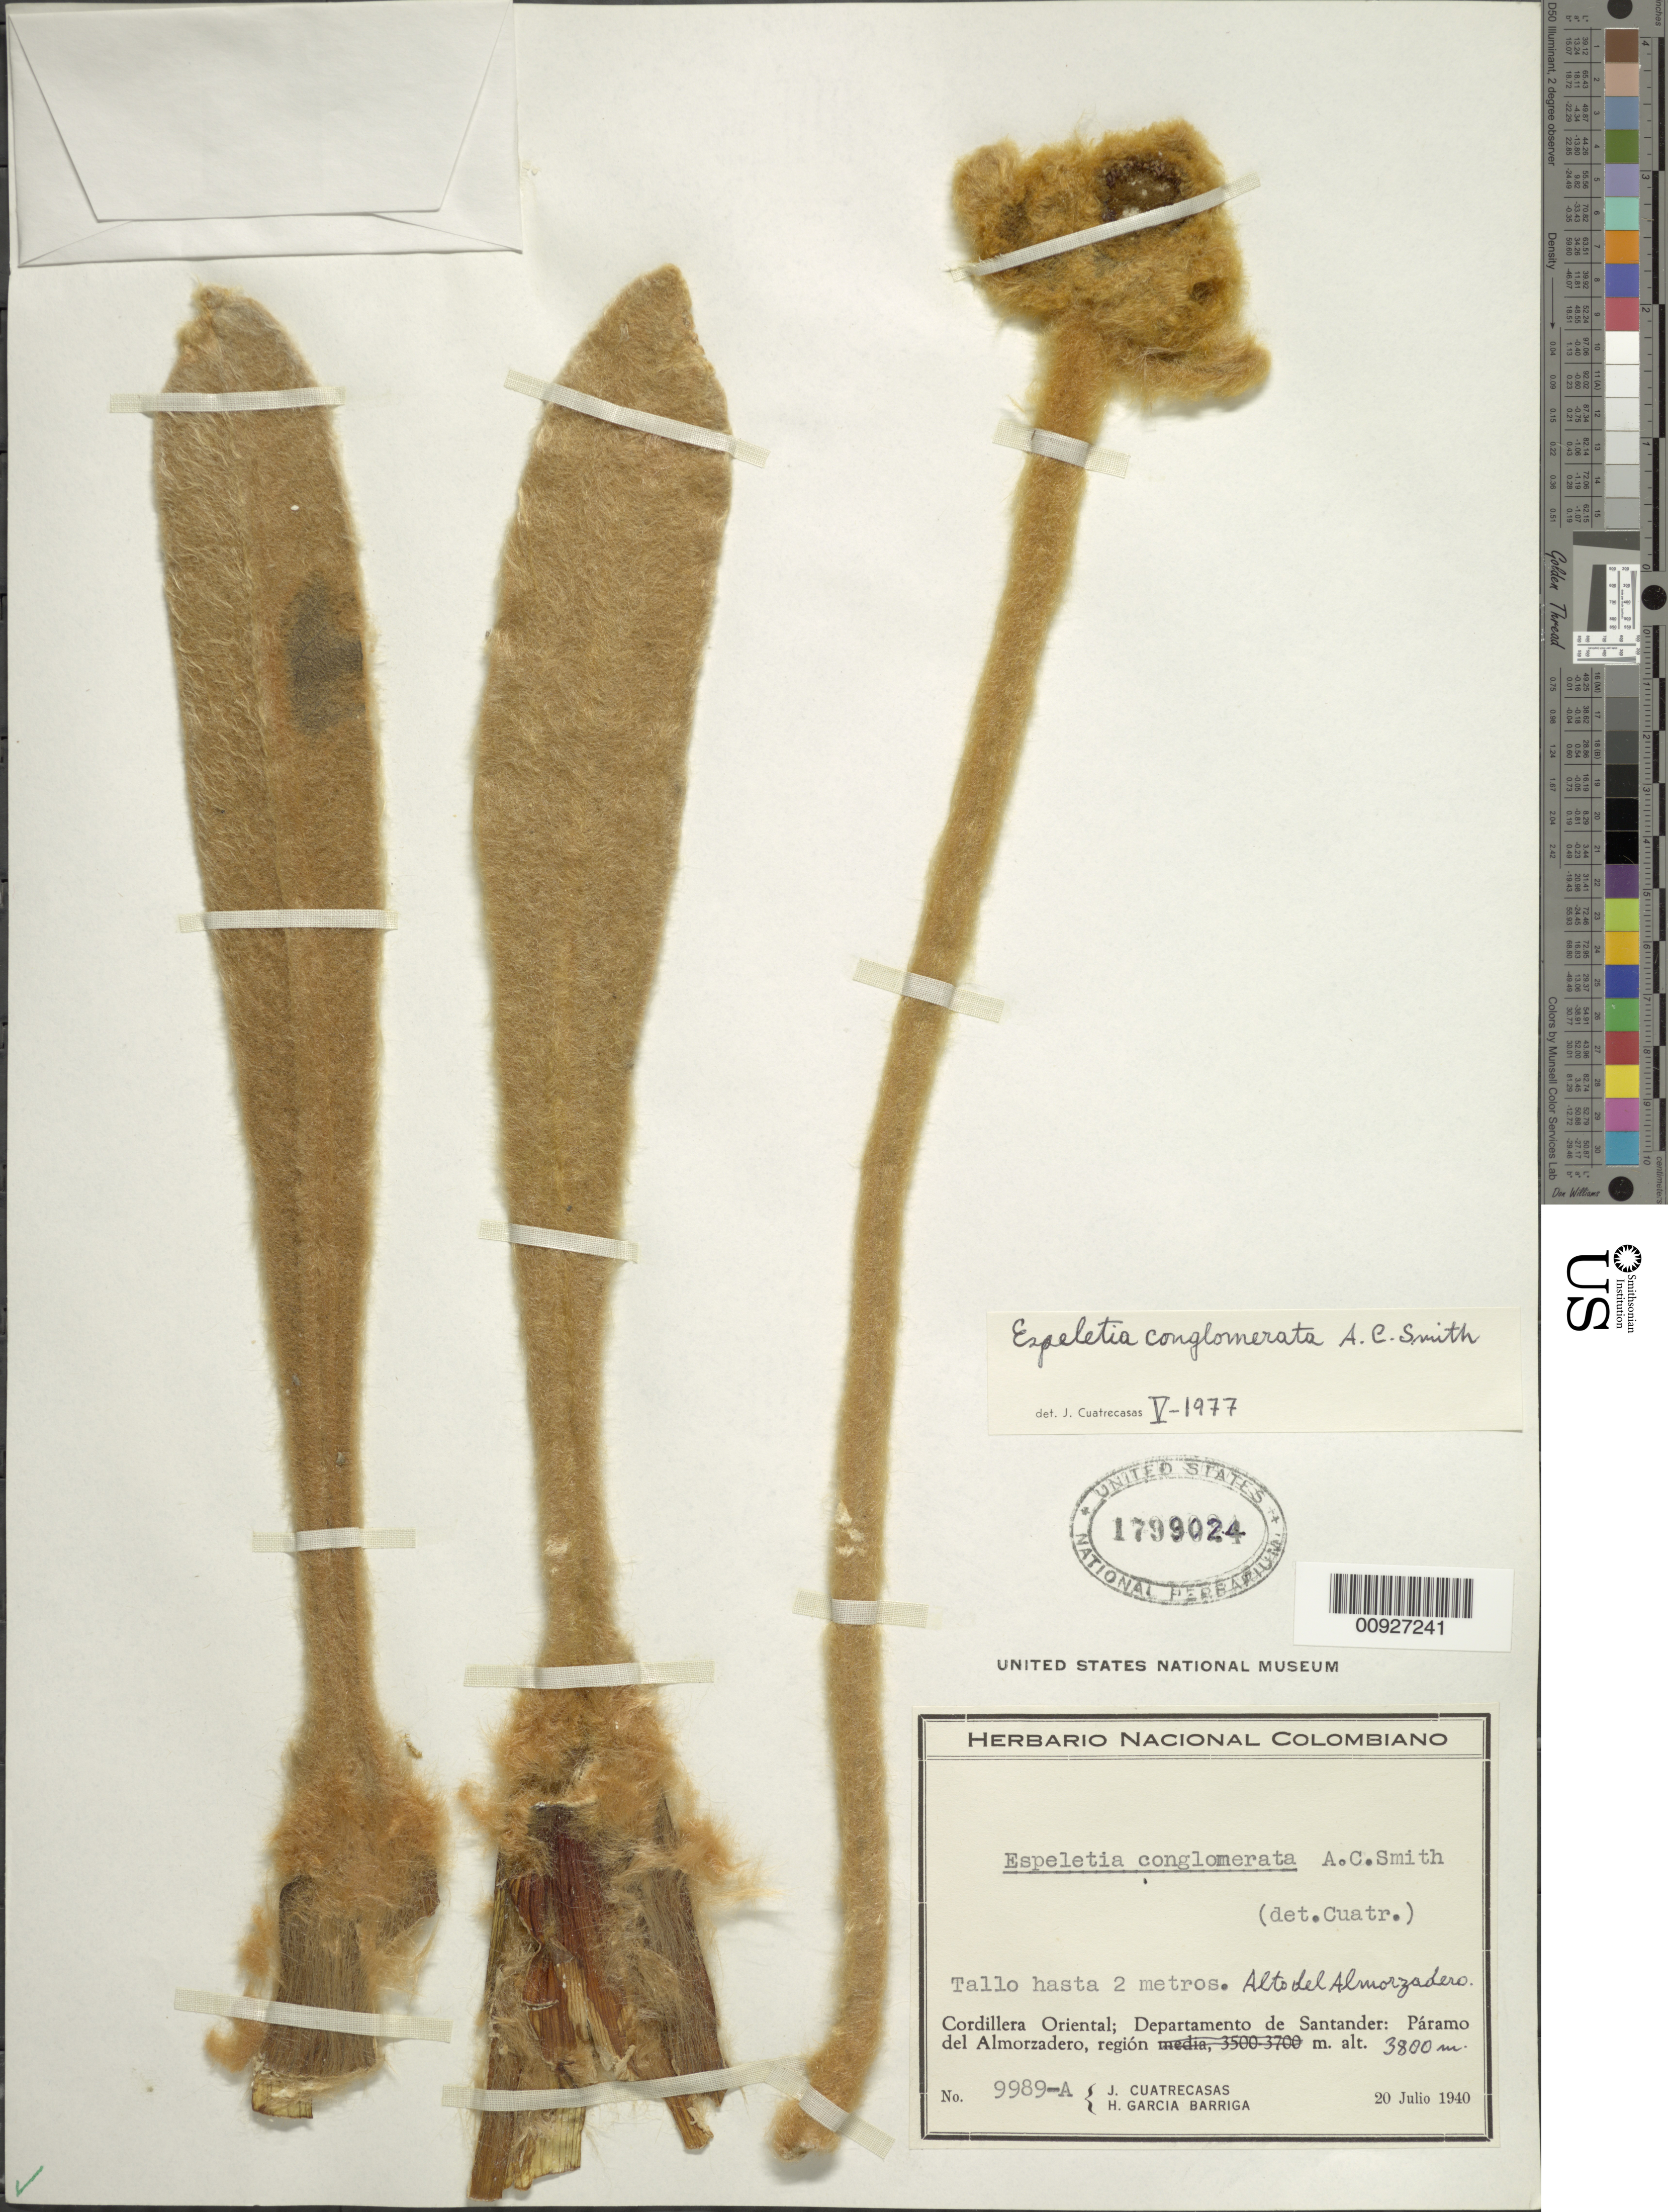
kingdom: Plantae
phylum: Tracheophyta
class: Magnoliopsida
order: Asterales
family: Asteraceae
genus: Espeletia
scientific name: Espeletia conglomerata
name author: A.C. Sm.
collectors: J. Cuatrecasas & H. García Barriga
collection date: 1940-07-20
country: Colombia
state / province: Santander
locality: Páramo del Almorzadero. Alto del Almorzadero.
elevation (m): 3800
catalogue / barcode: US 1799024